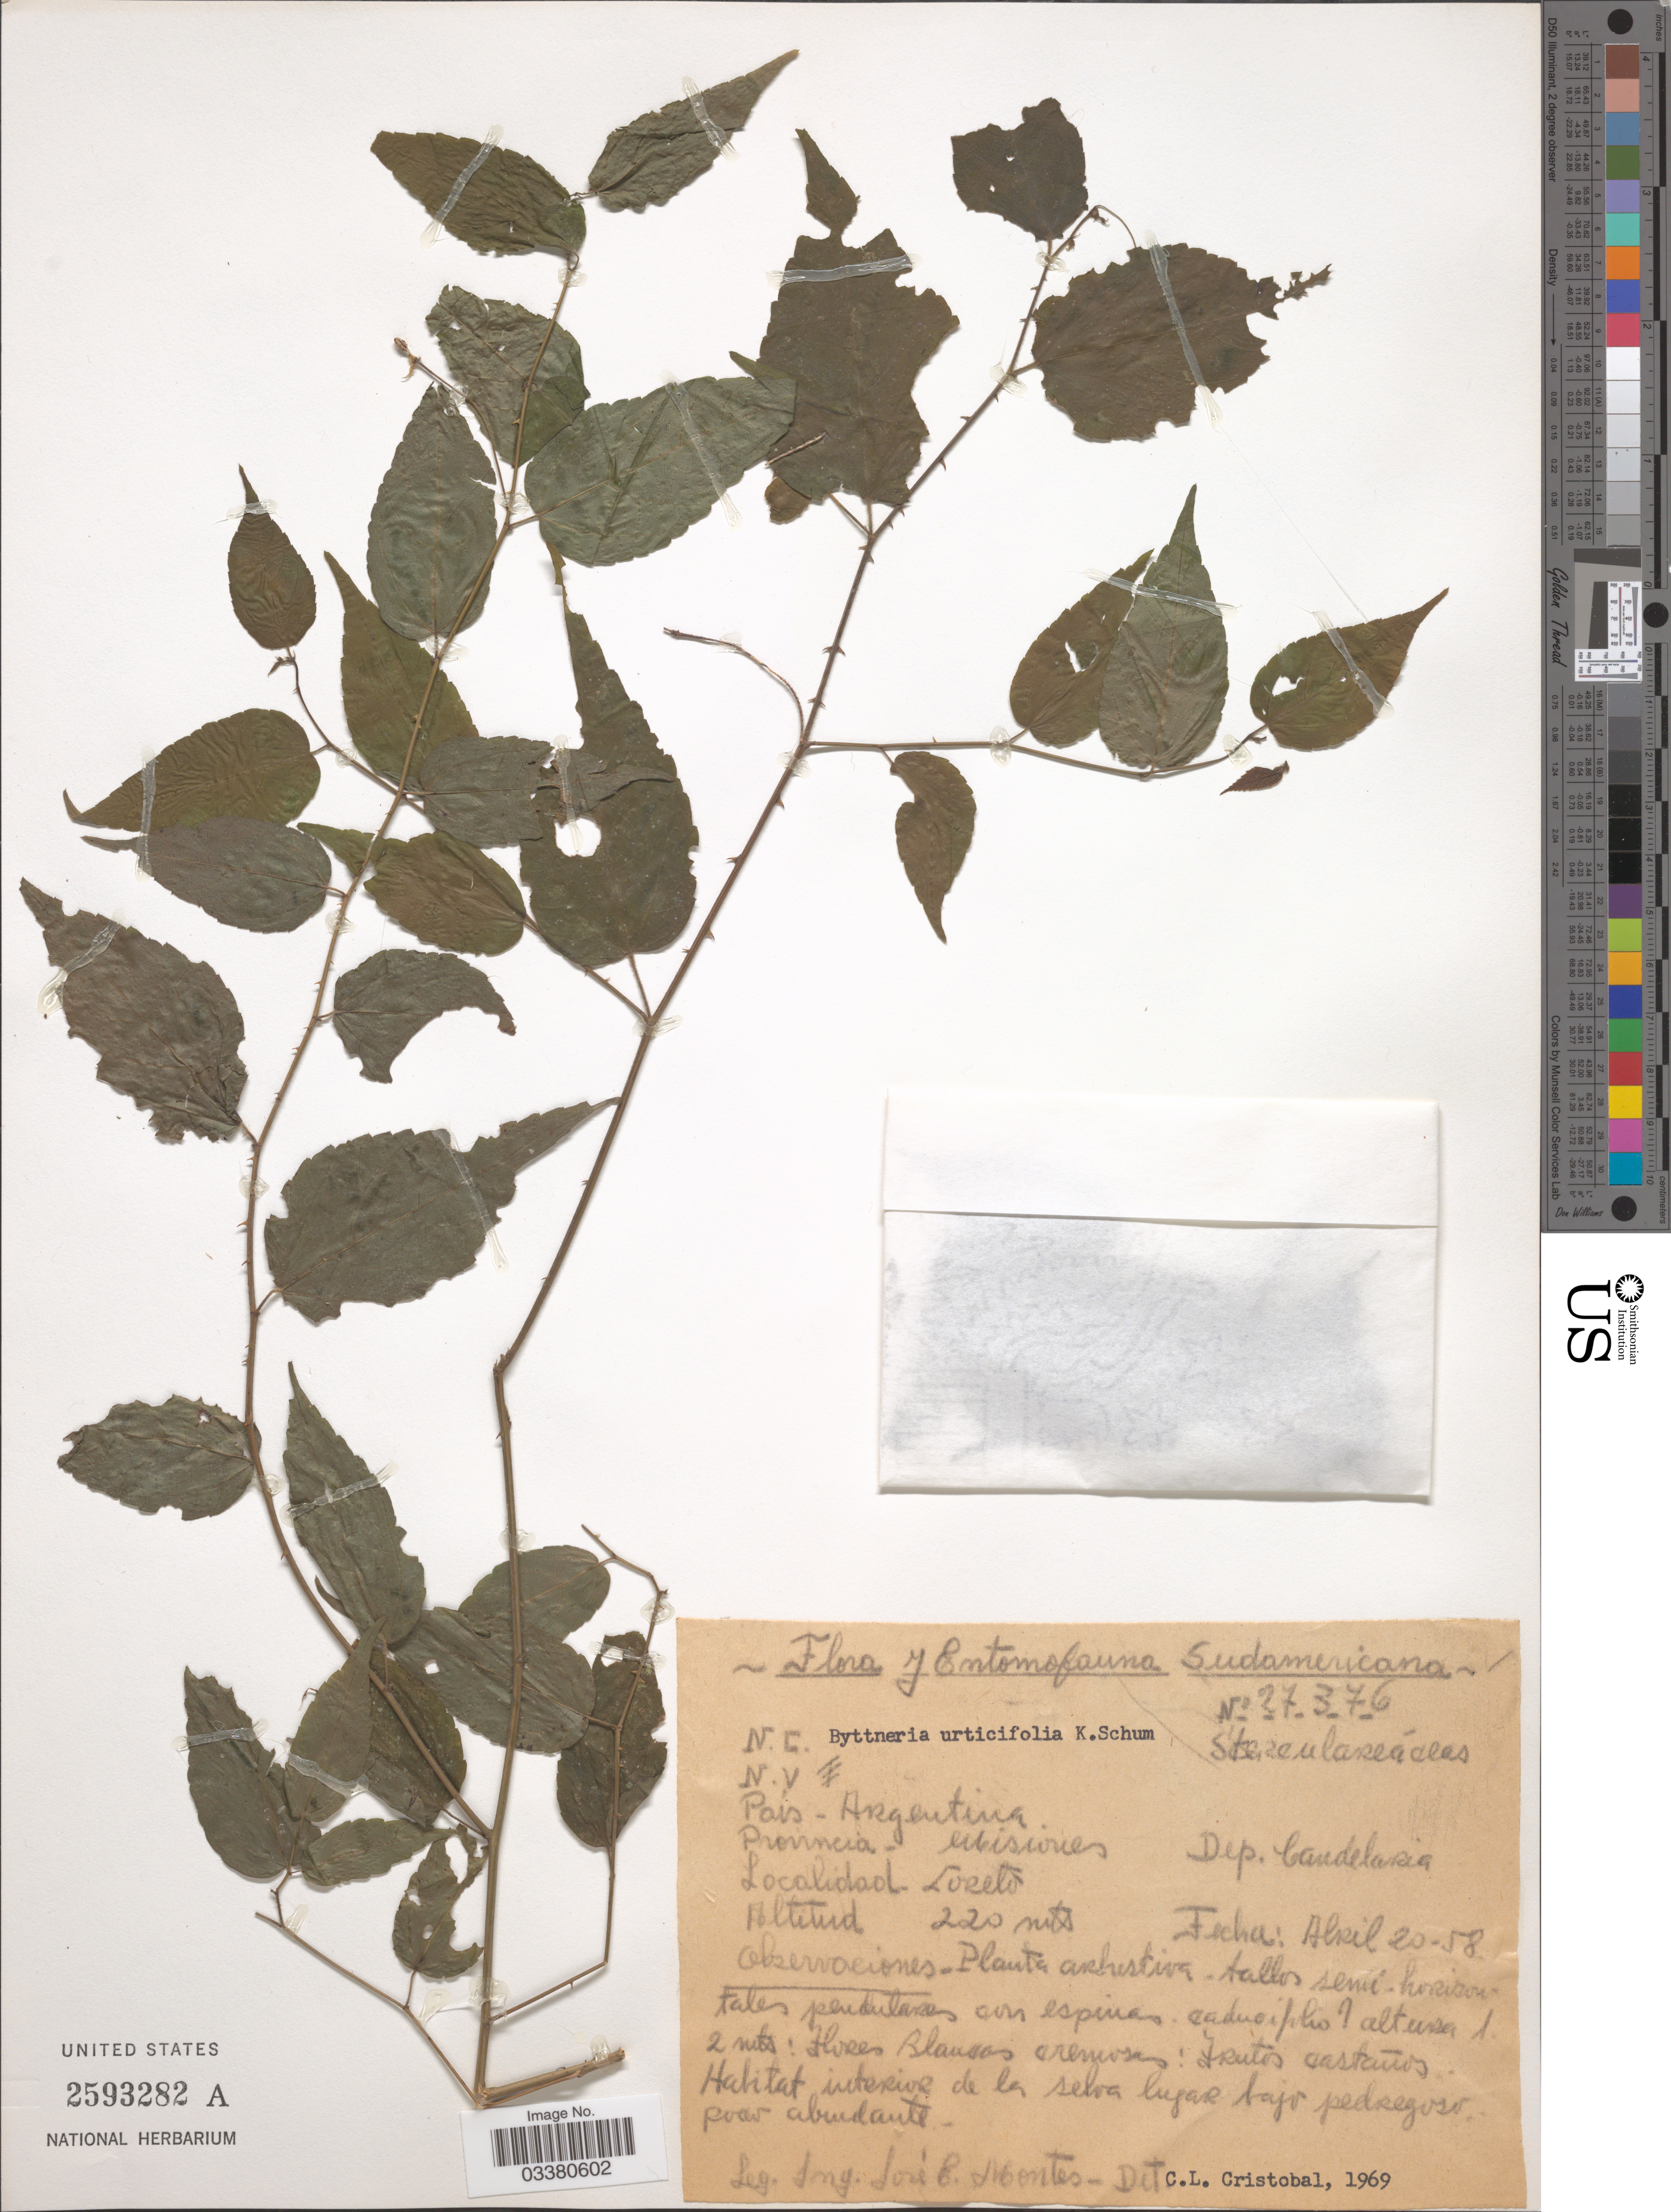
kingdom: Plantae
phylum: Tracheophyta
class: Magnoliopsida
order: Malvales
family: Malvaceae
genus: Byttneria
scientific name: Byttneria urticifolia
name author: K. Schum.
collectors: J. E. Montes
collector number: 27376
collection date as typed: Transcribed d/m/y: 20/4/58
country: Argentina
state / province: Misiones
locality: Dep. Candelaria. Loreto.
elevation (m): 220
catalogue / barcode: US 2593282A